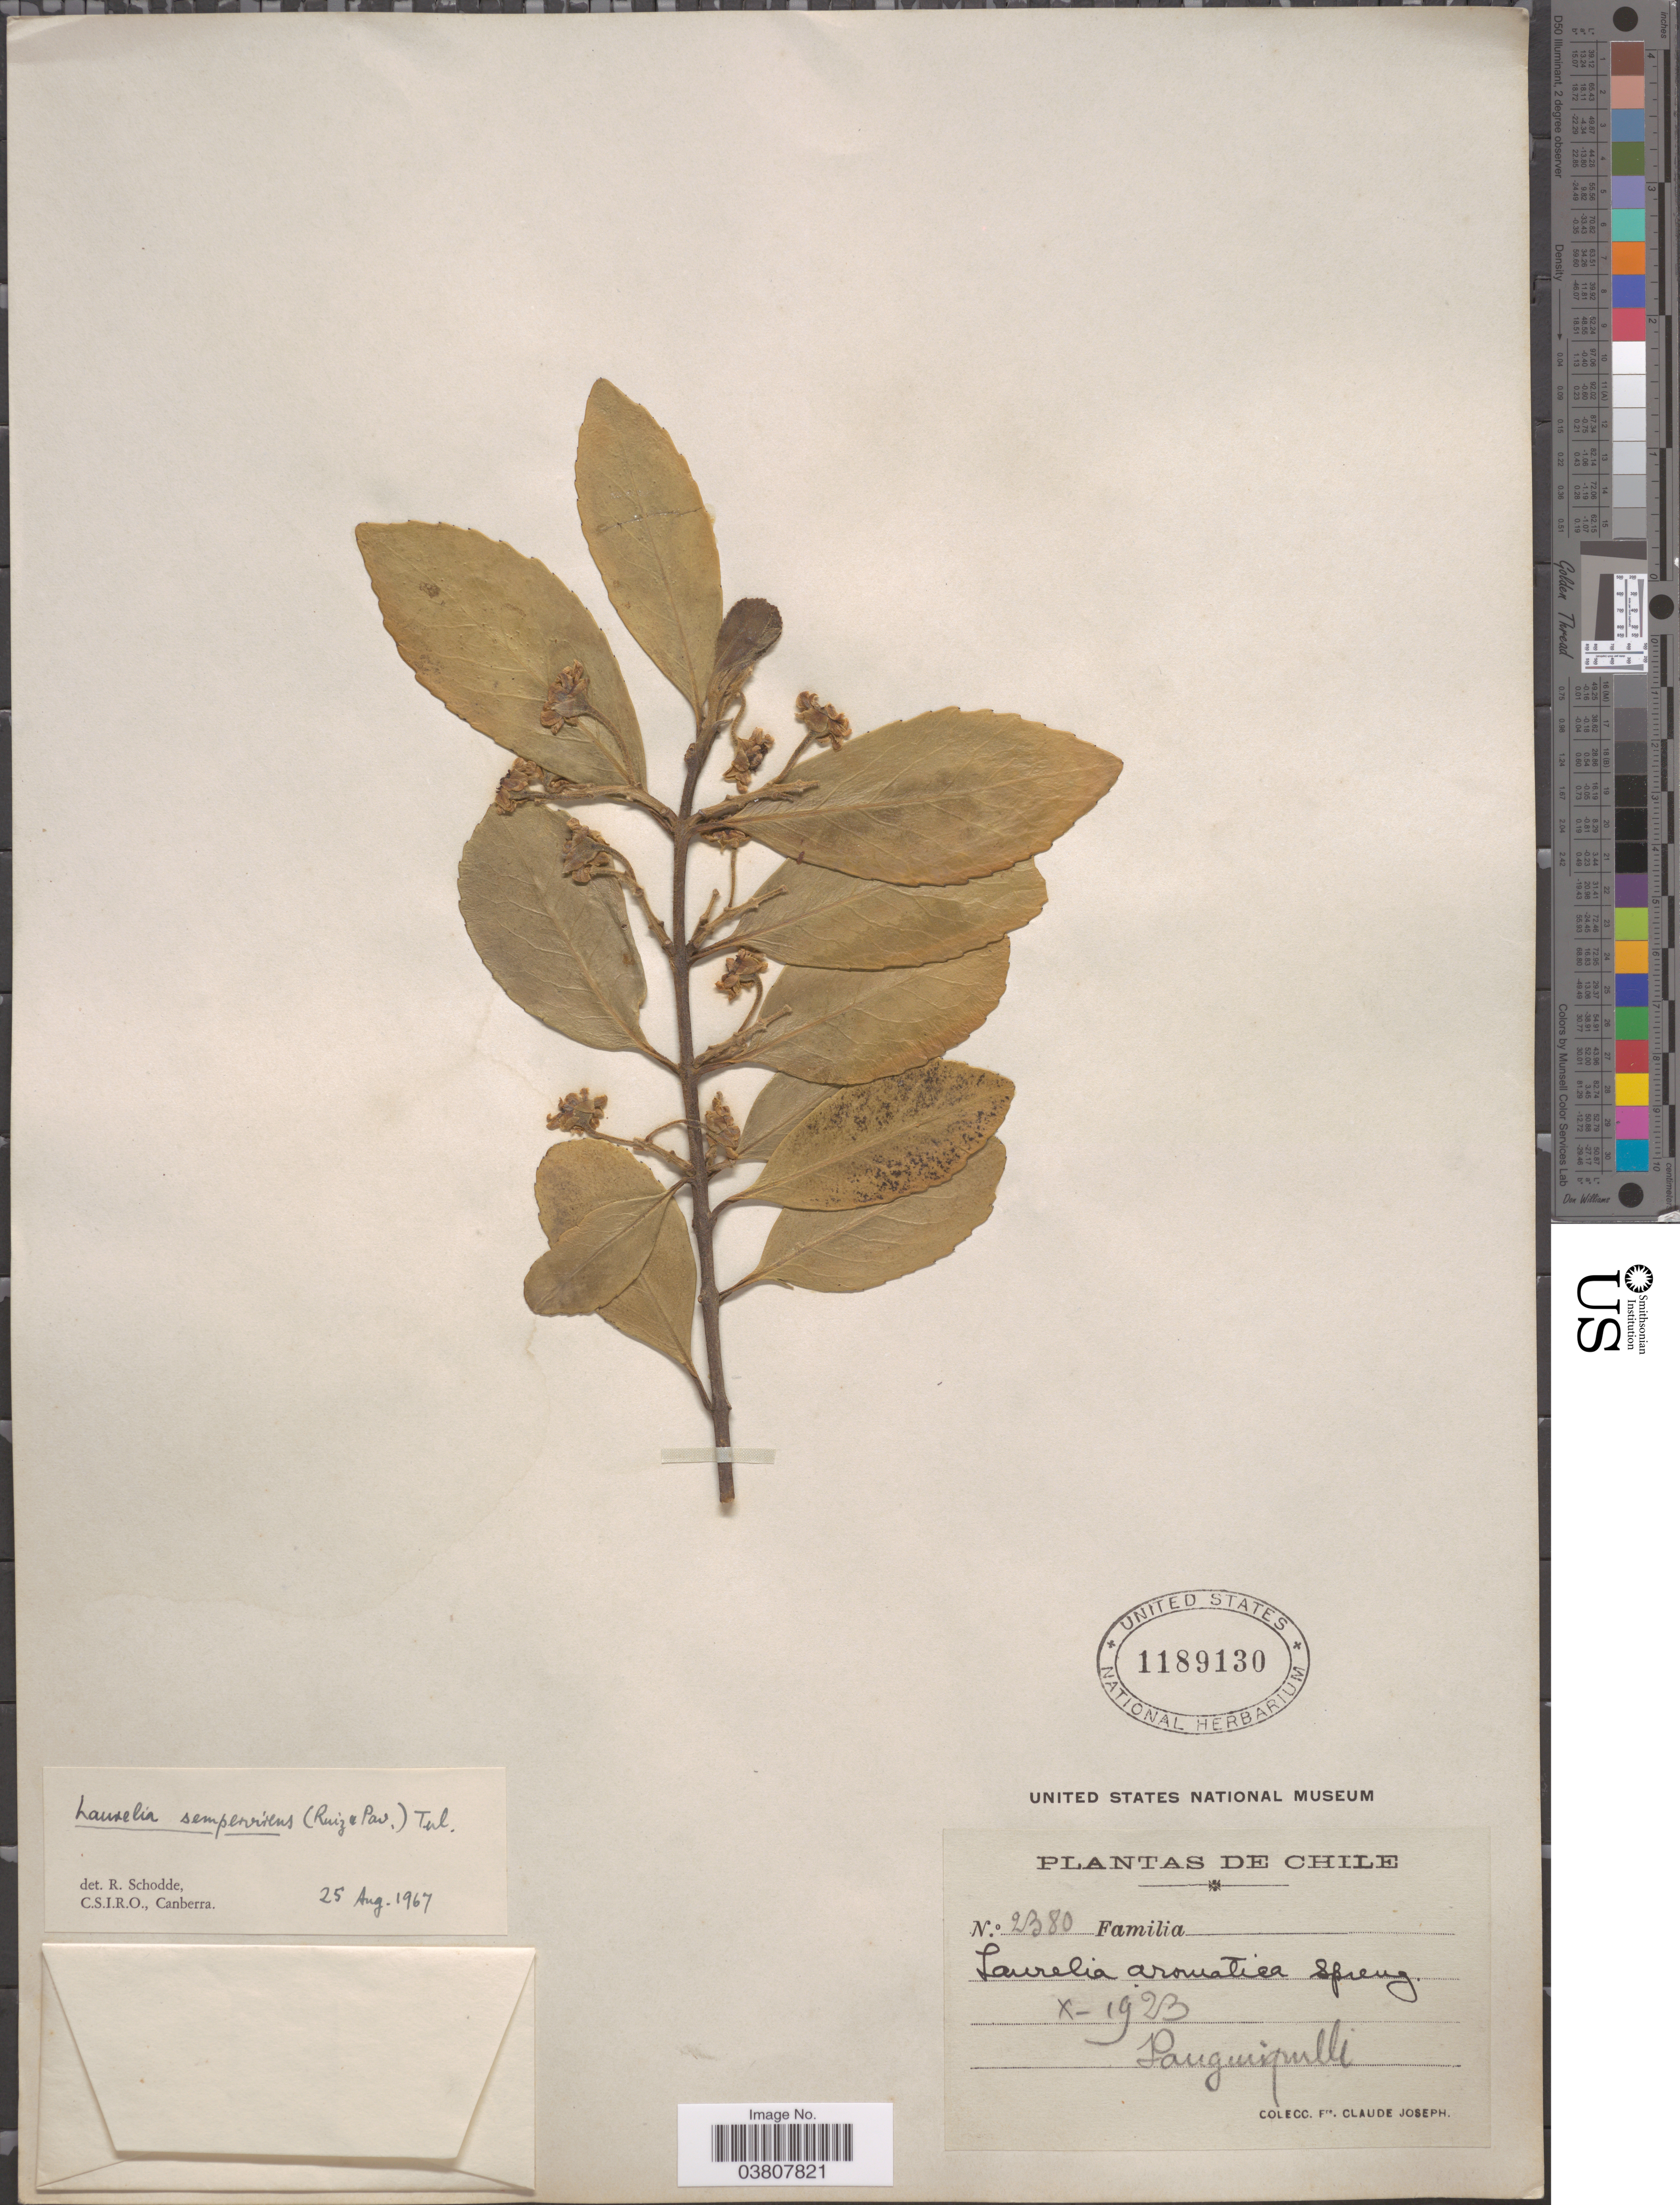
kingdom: Plantae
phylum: Tracheophyta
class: Magnoliopsida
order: Laurales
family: Atherospermataceae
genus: Laurelia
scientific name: Laurelia sempervirens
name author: (Ruiz & Pav.) Tul.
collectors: Frere Claude Joseph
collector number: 2380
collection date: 1923-10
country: Chile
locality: Panguipulli.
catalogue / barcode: US 1189130